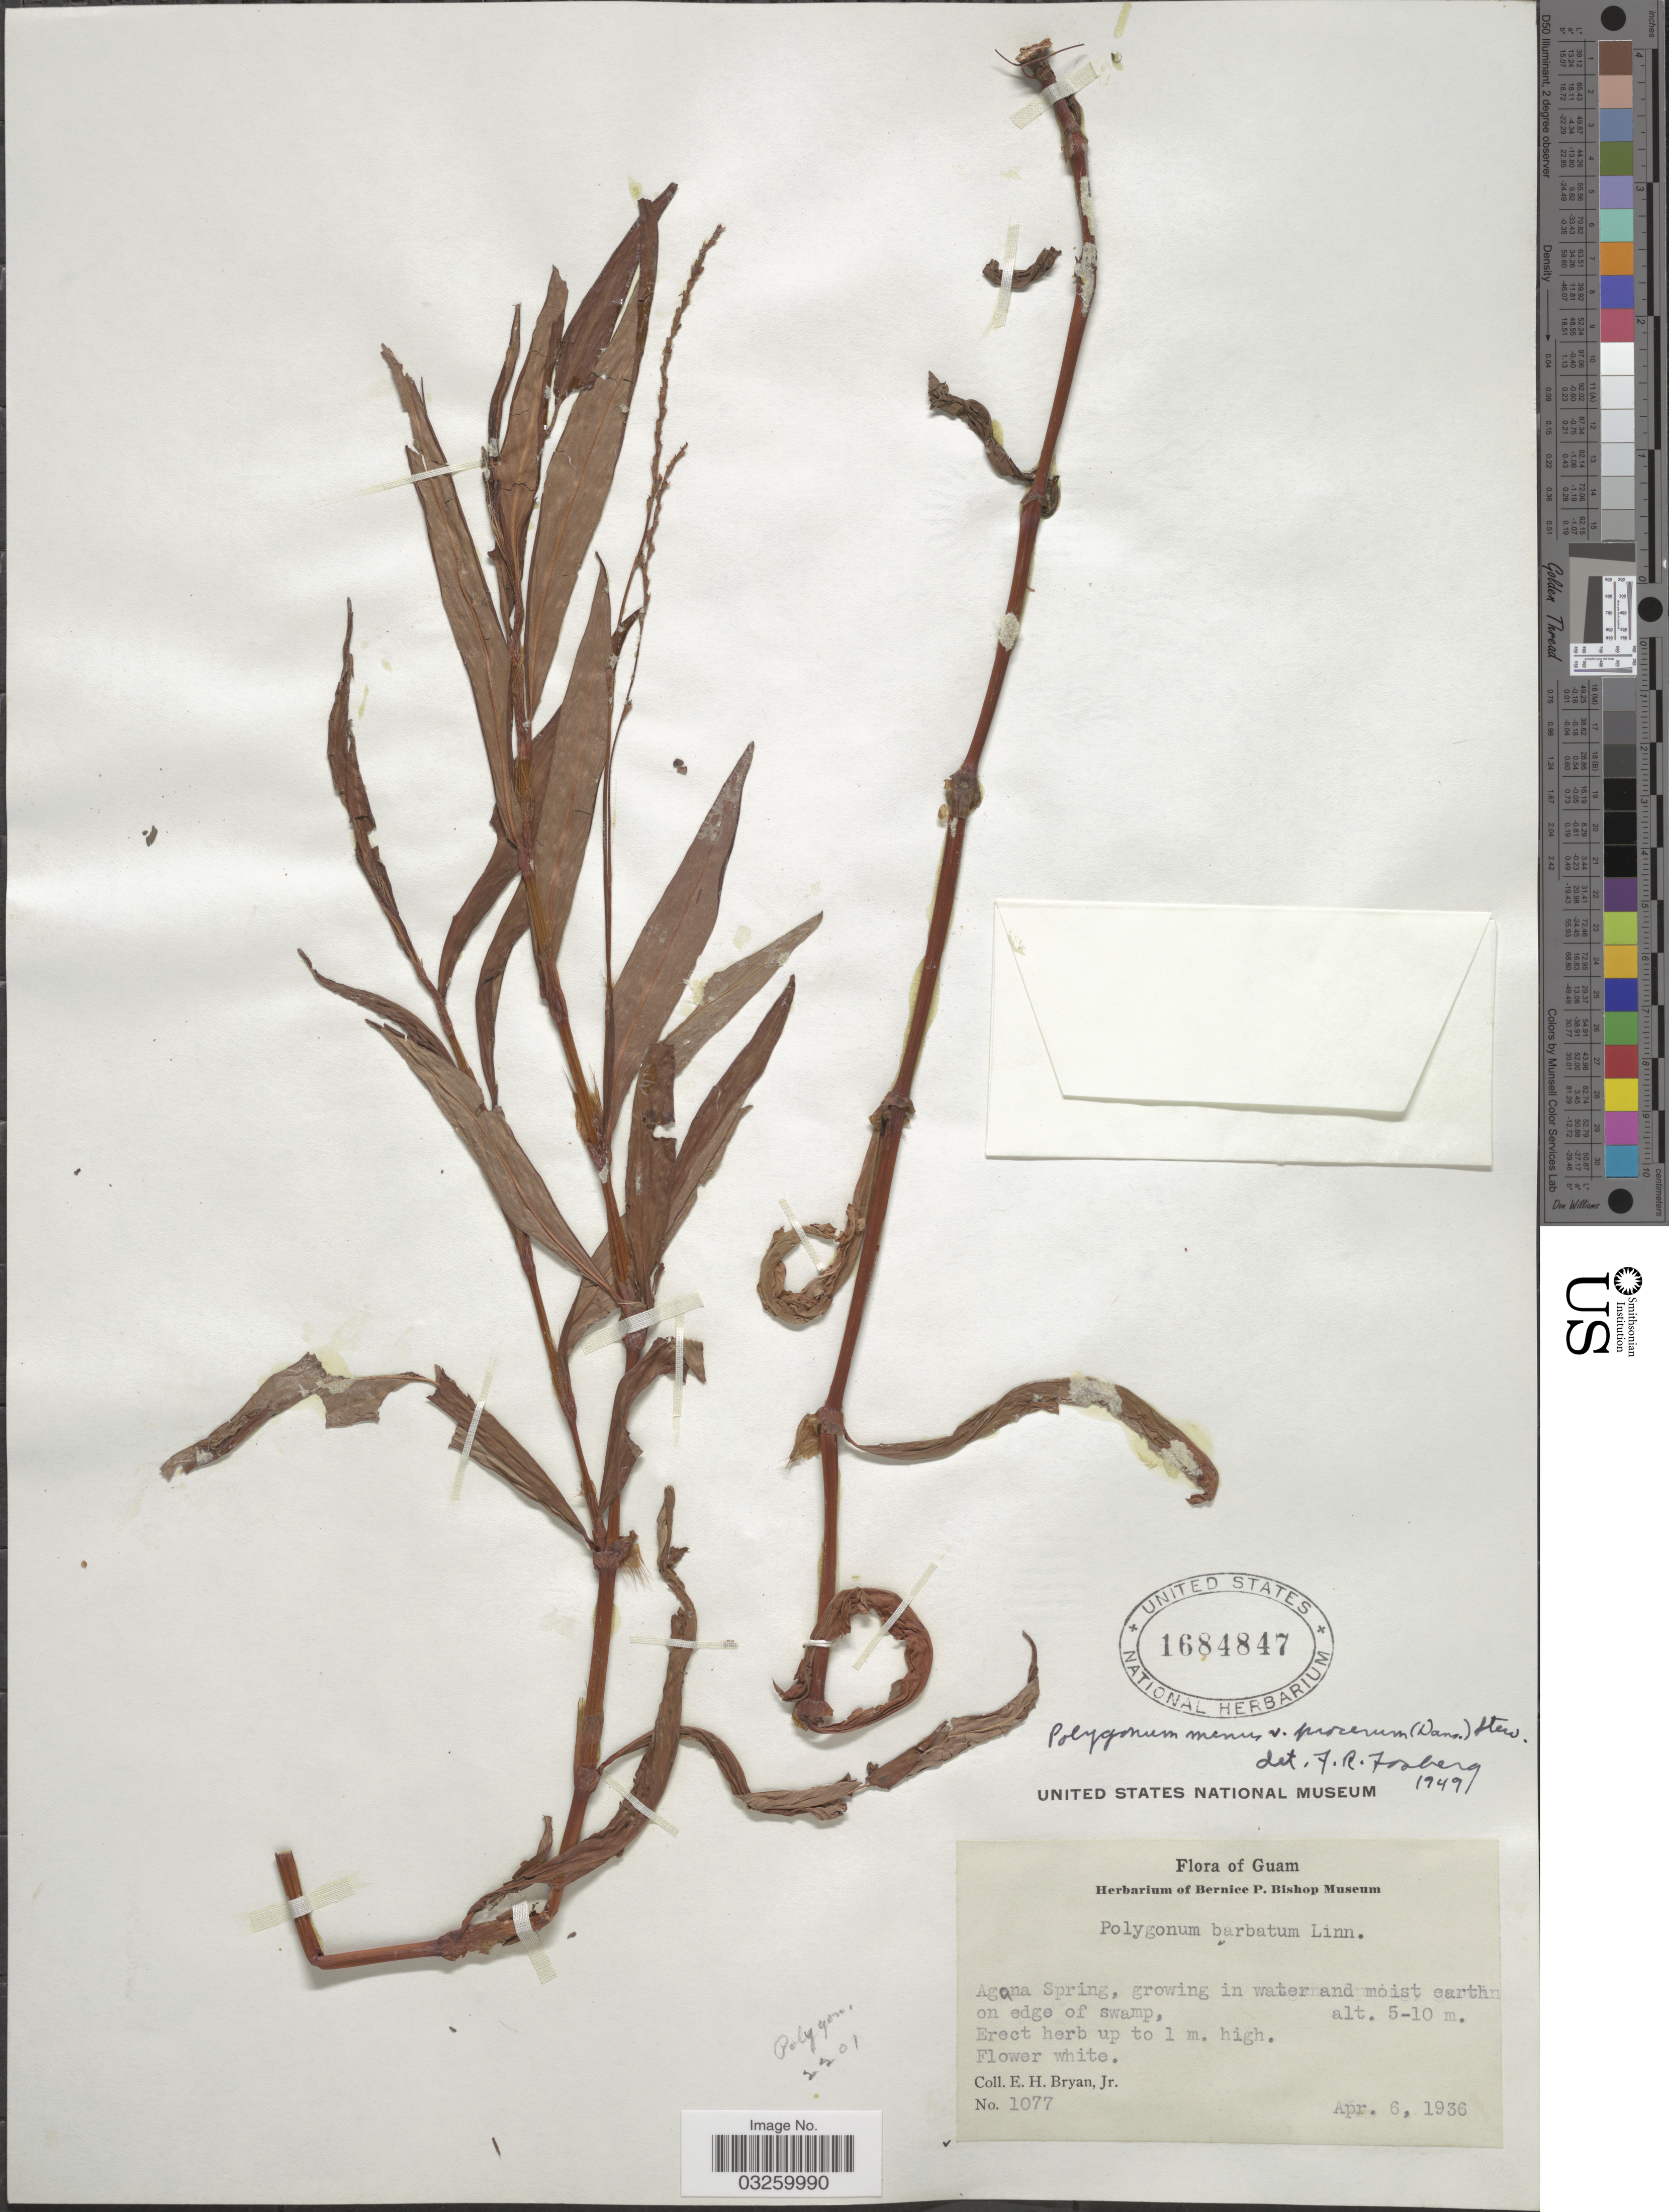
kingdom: Plantae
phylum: Tracheophyta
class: Magnoliopsida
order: Caryophyllales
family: Polygonaceae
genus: Persicaria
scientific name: Persicaria minor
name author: (Huds.) Opiz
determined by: Wagner, W. L., (BOT), Smithsonian Institution - National Museum of Natural History (UNITED STATES)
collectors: E. Bryan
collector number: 1077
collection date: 1936-04-06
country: Guam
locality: Agona Spring.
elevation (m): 5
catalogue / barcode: US 1684847